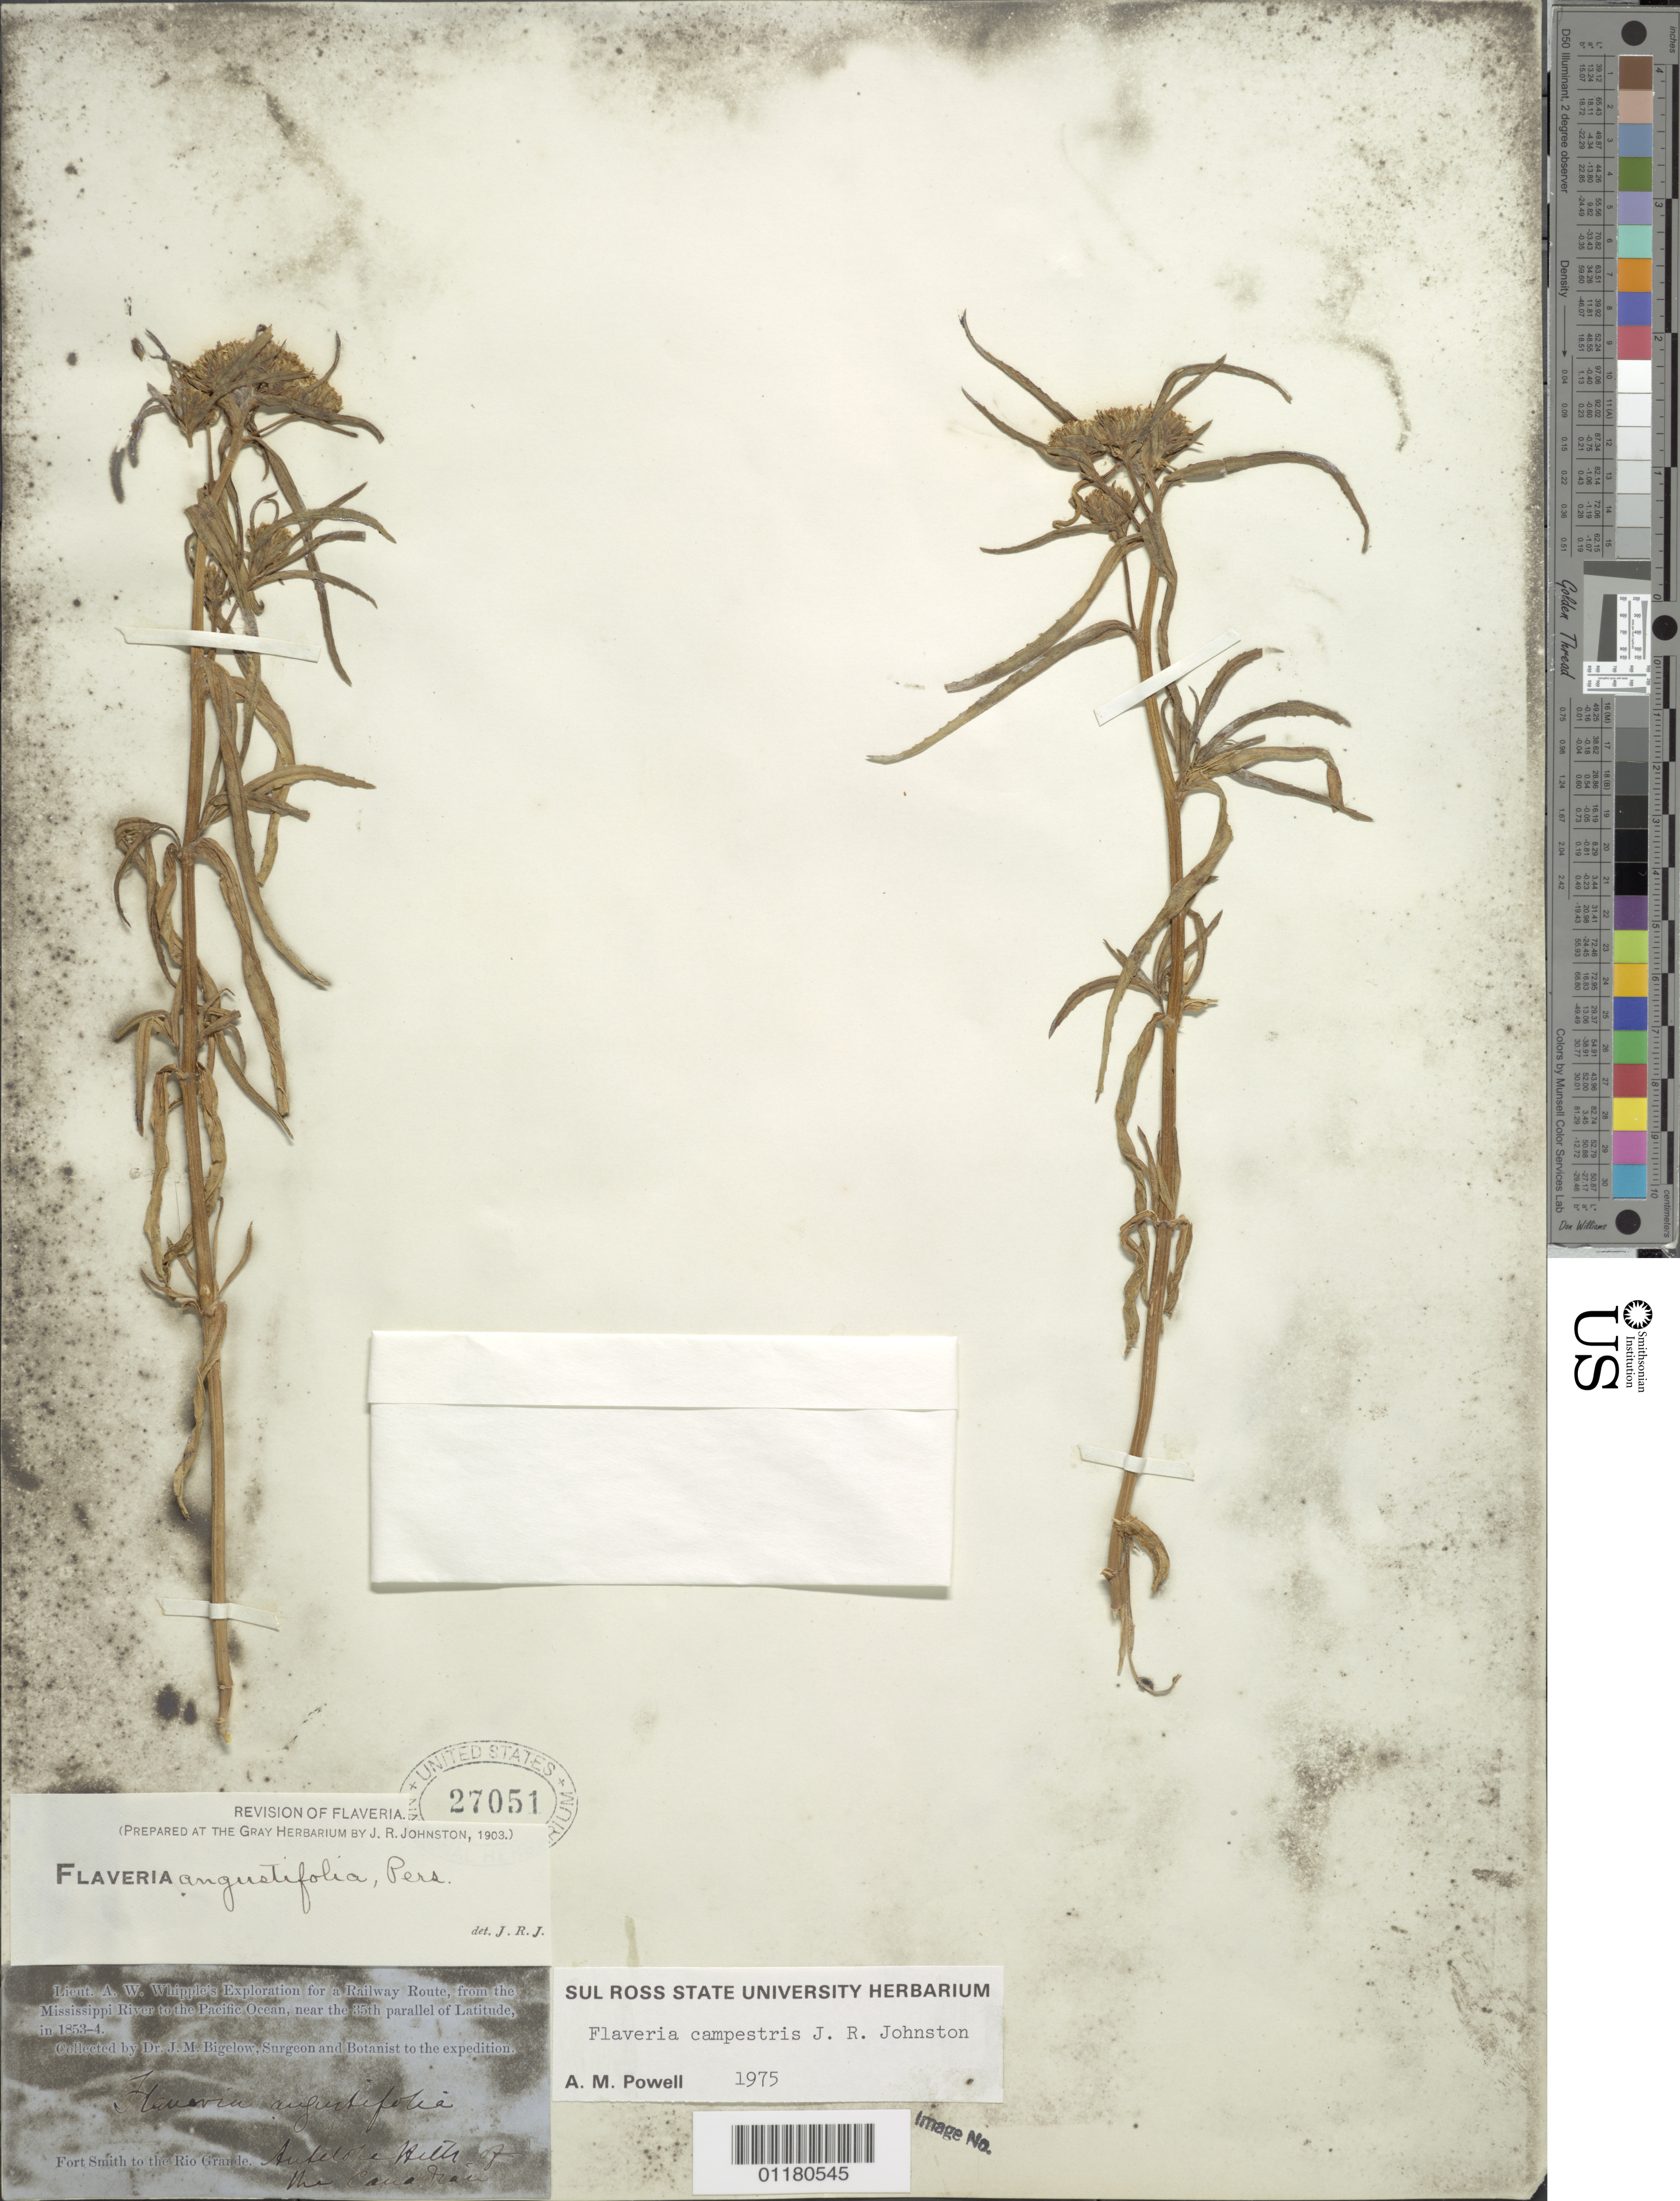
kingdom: Plantae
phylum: Tracheophyta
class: Magnoliopsida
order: Asterales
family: Asteraceae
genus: Flaveria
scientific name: Flaveria campestris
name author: J.R. Johnst.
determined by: Powell, A. M.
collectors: J. M. Bigelow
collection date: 1853/1854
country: United States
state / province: Oklahoma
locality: Antelope hills, Canadian River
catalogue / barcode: US 27051